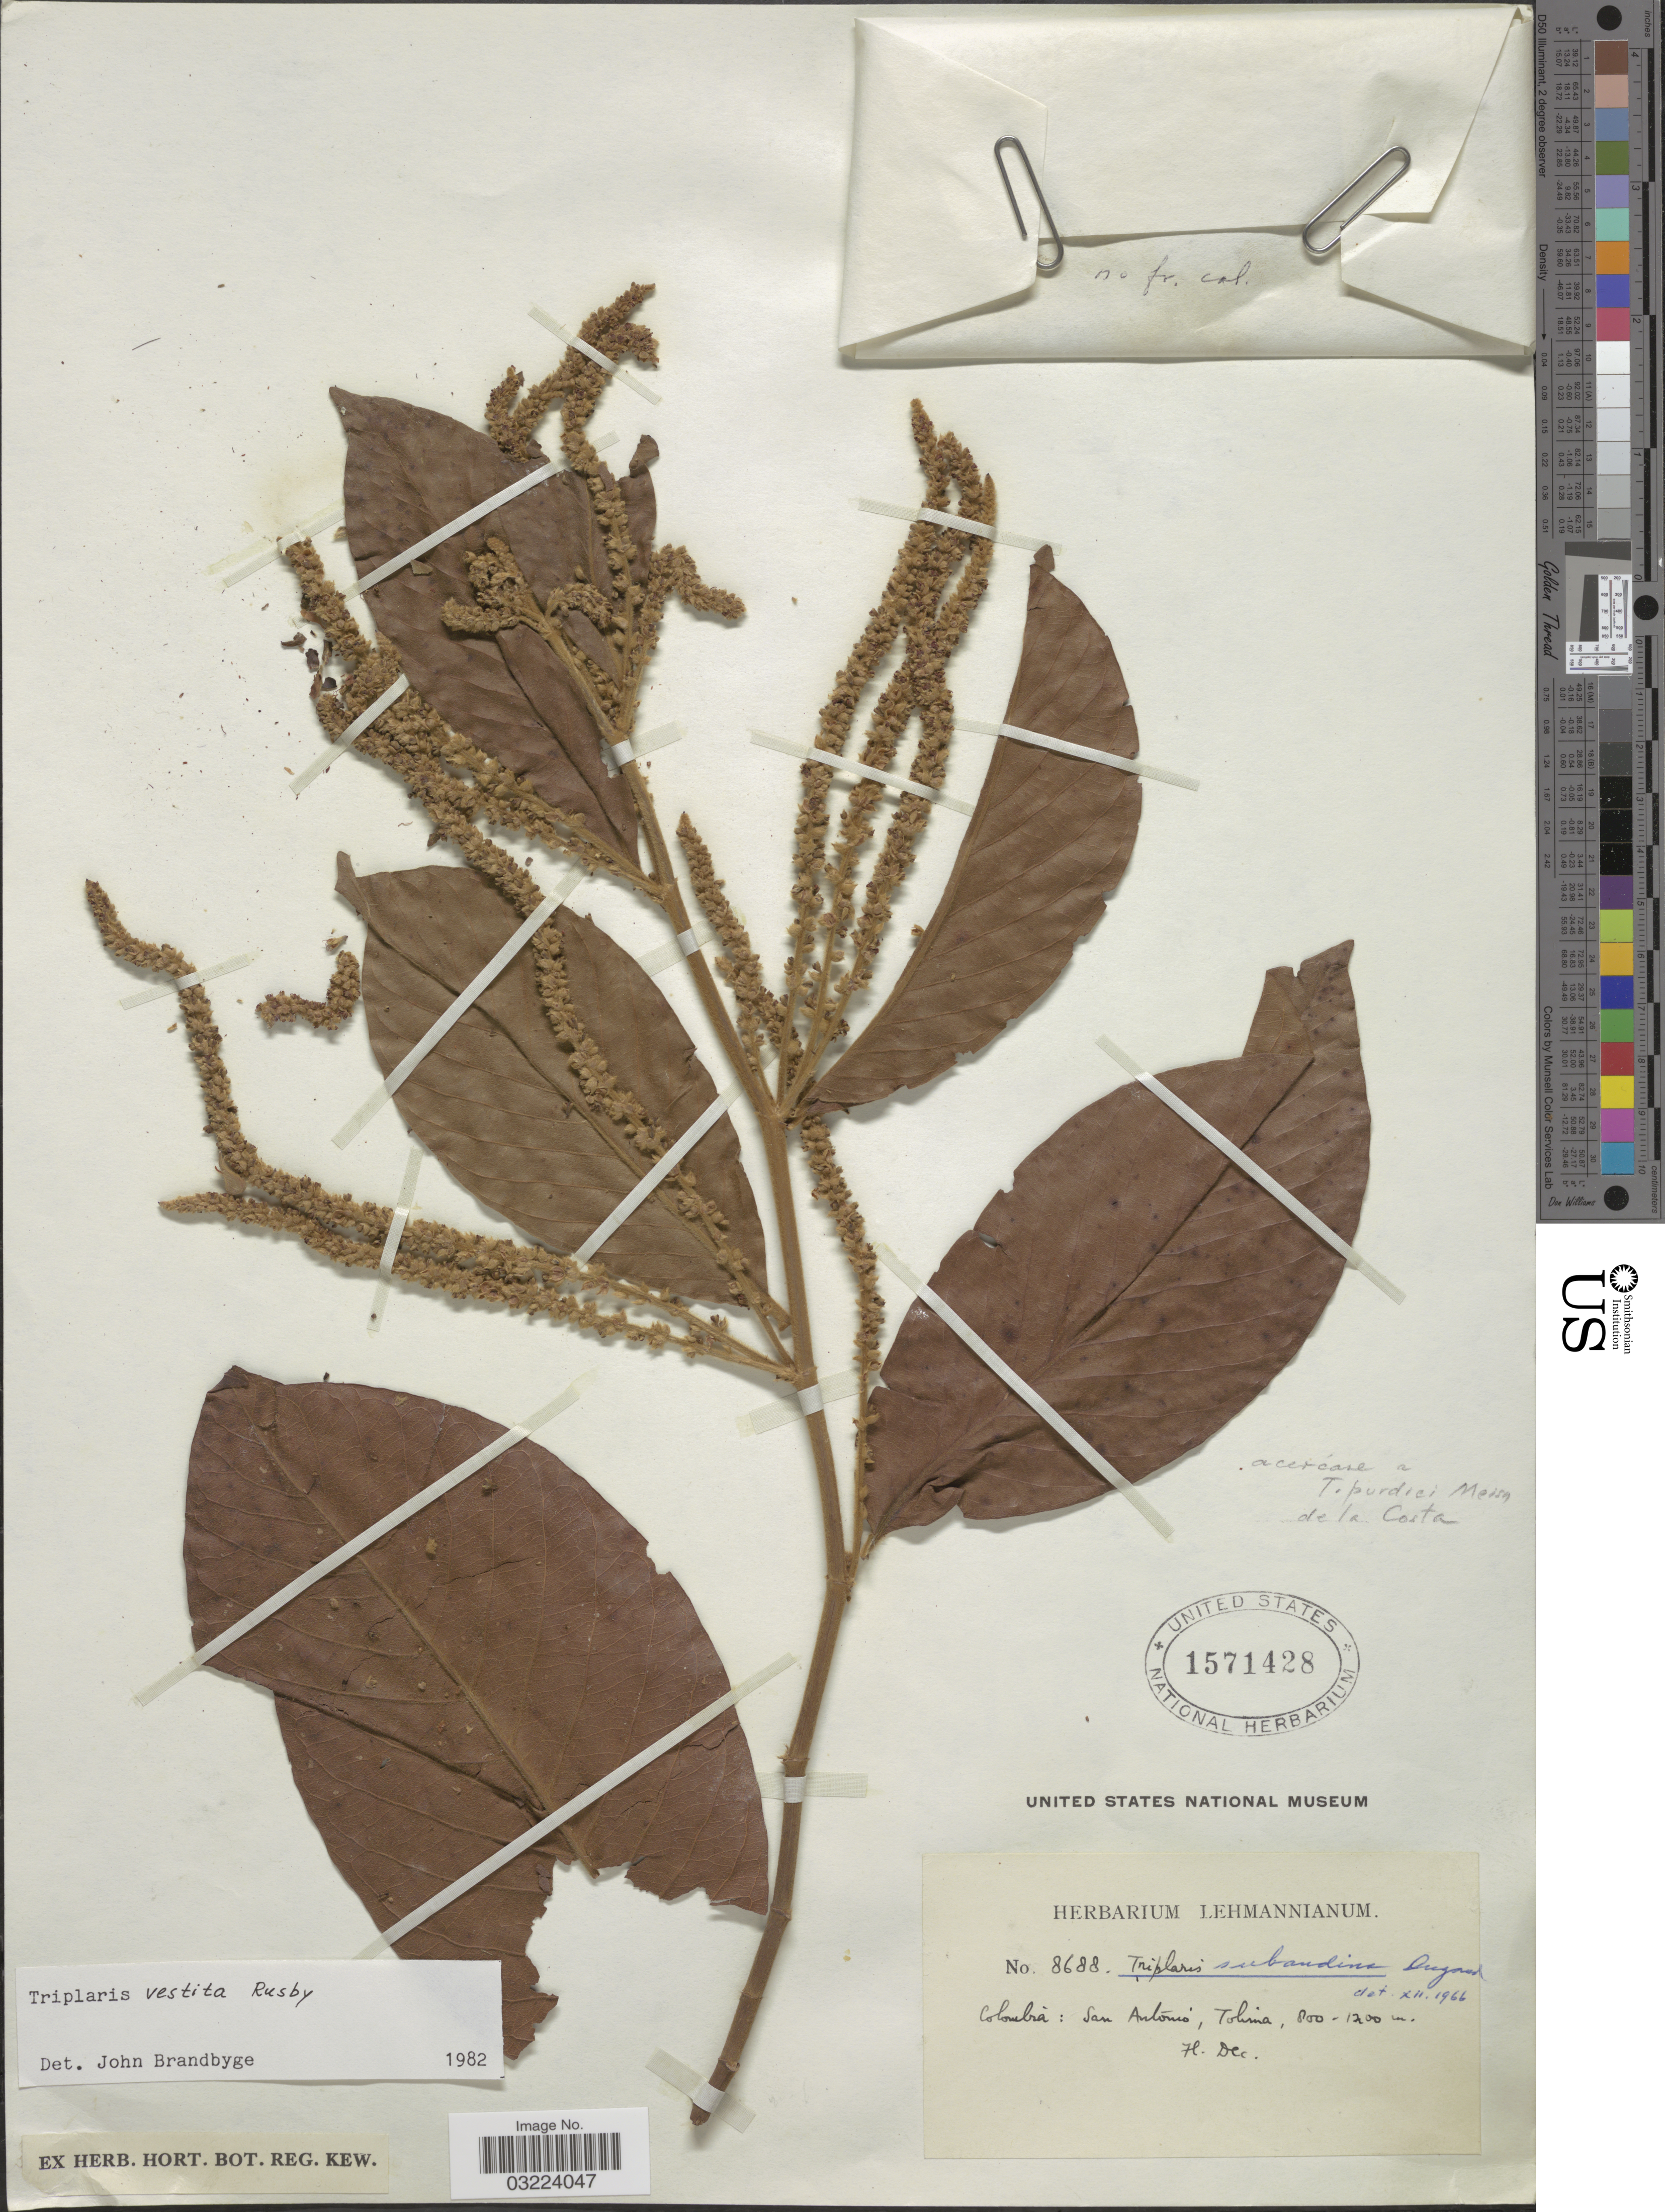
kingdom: Plantae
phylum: Tracheophyta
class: Magnoliopsida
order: Caryophyllales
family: Polygonaceae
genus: Triplaris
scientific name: Triplaris vestita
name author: Rusby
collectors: ex herb. Lehmannianum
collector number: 8688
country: Colombia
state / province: Tolima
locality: San Antonio.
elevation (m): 800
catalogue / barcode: US 1571428